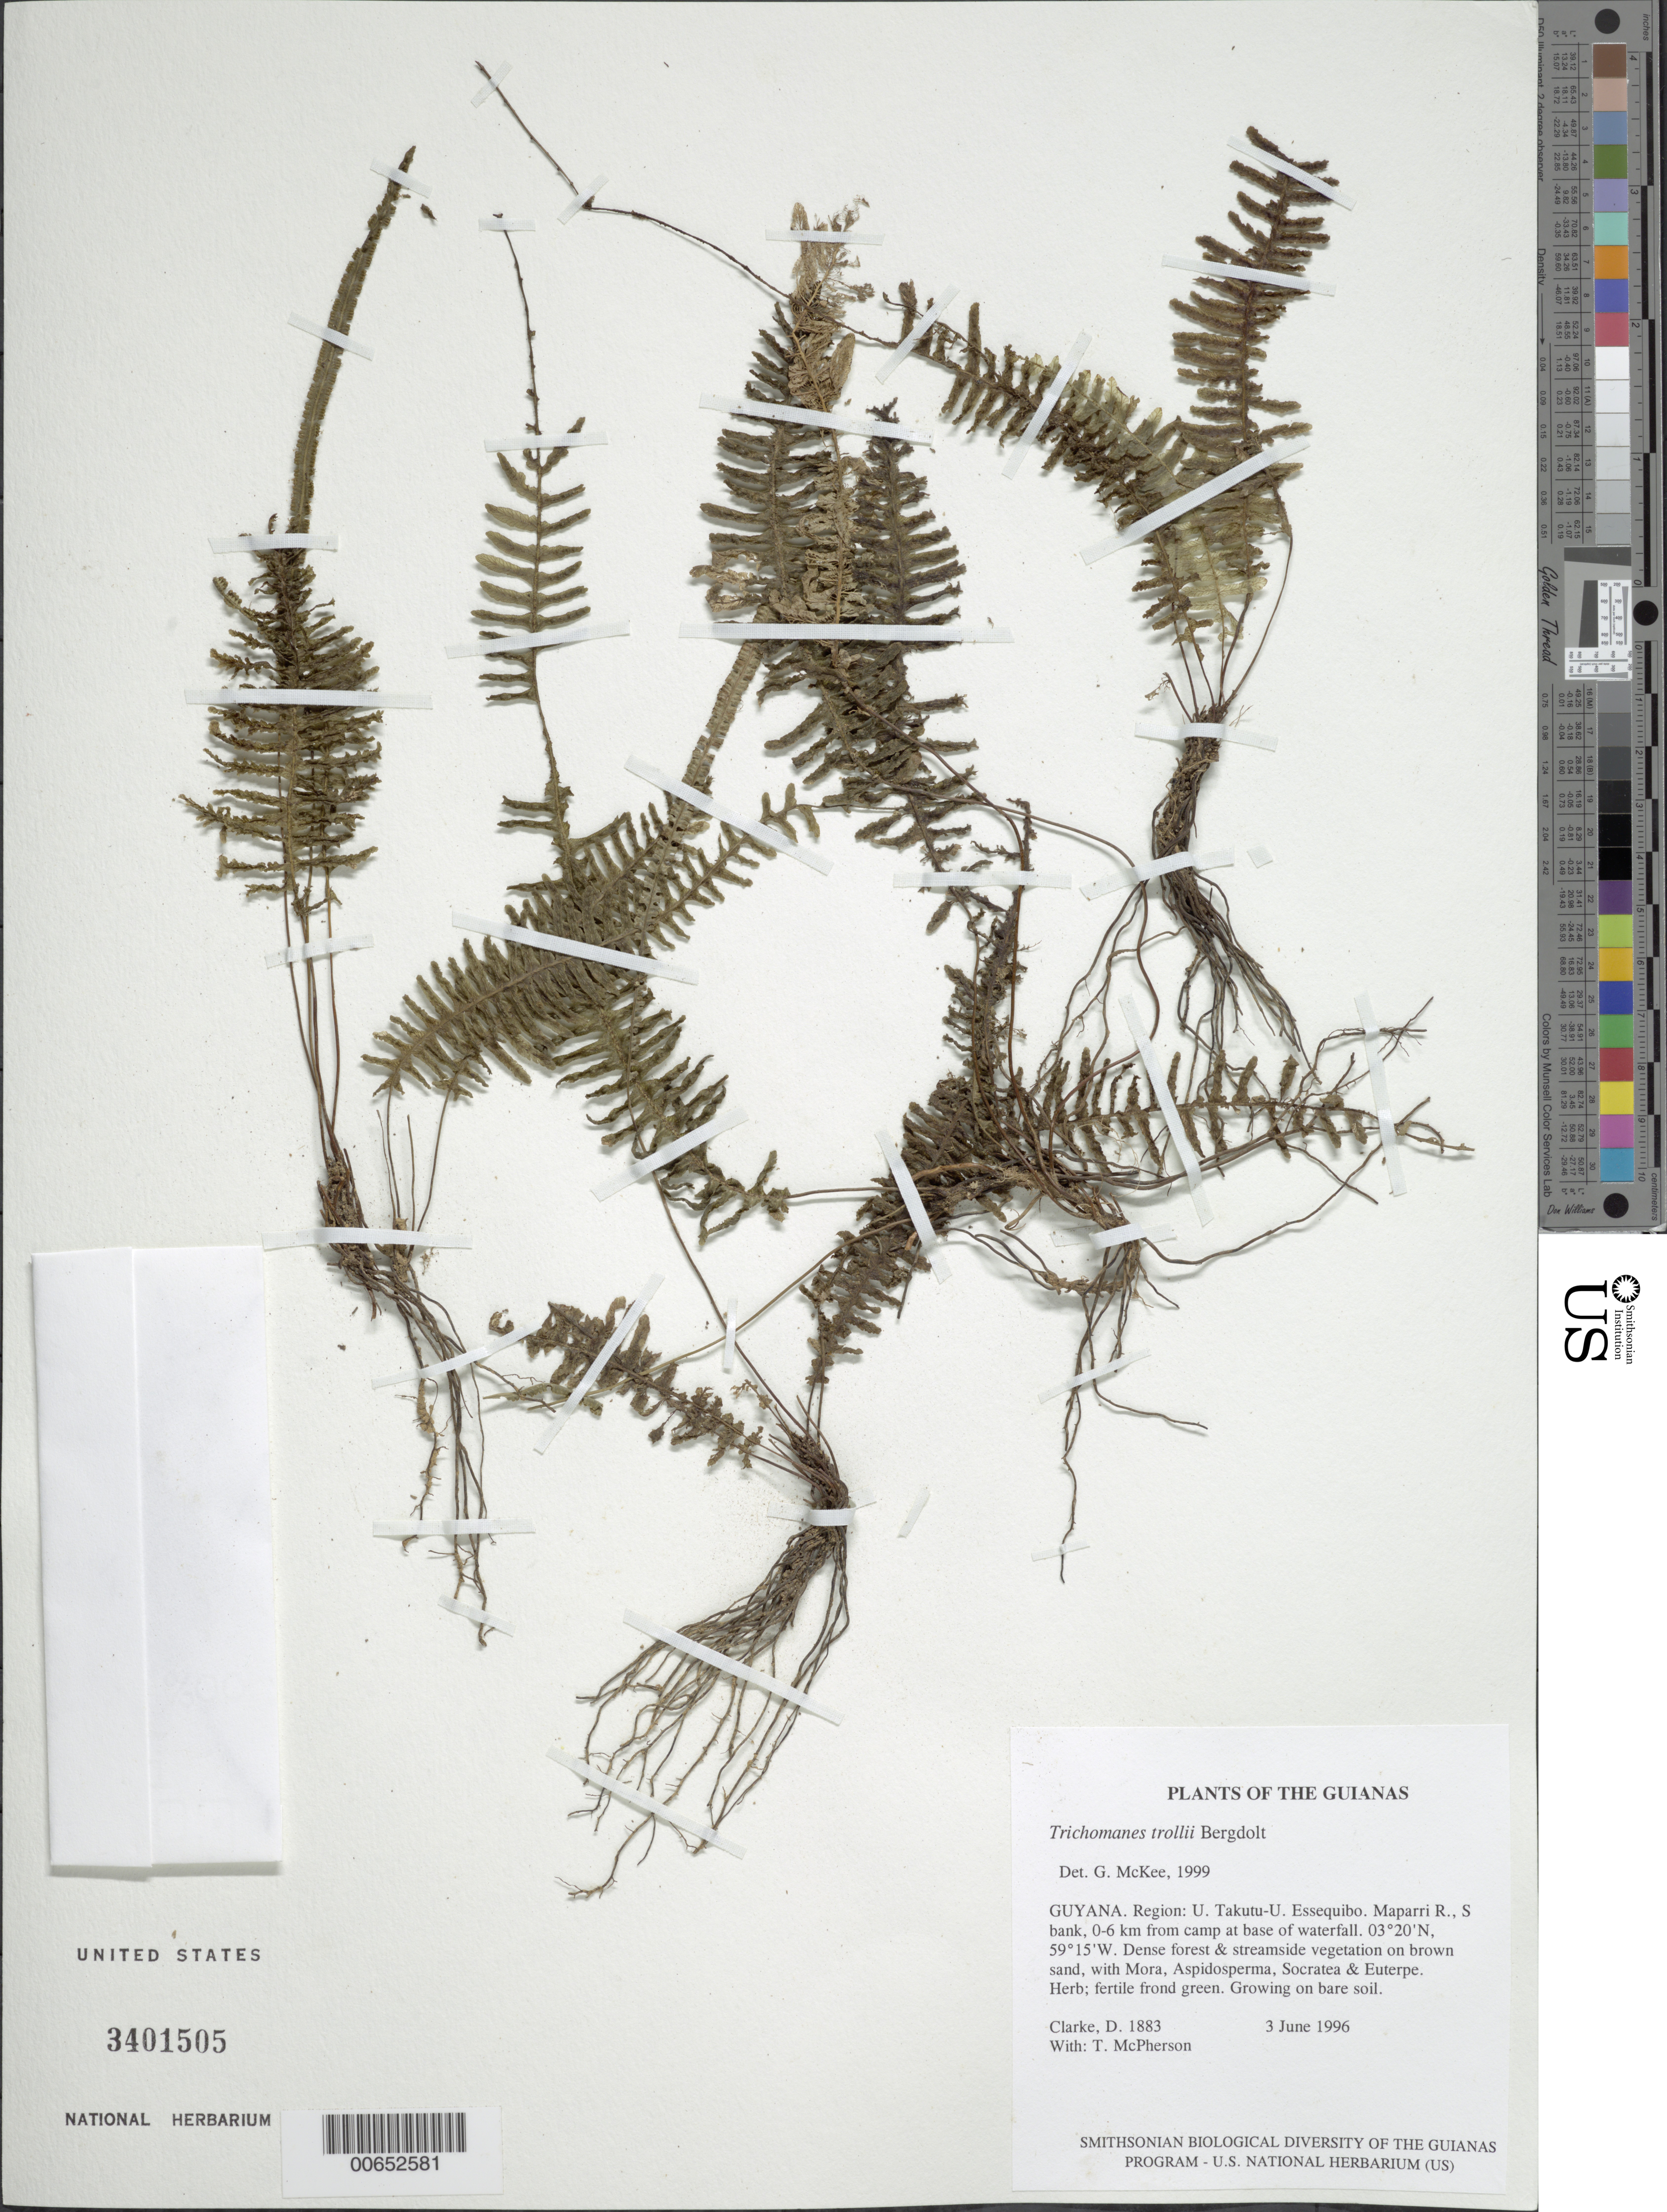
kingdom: Plantae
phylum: Tracheophyta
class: Polypodiopsida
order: Hymenophyllales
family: Hymenophyllaceae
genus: Trichomanes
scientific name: Trichomanes trollii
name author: Bergdolt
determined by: McKee, G. S., (US), NMNH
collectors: H. D. Clarke & T. McPherson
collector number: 1883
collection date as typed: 3 June 1996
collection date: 1996-06-03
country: Guyana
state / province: U. Takutu-U. Essequibo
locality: Maparri R., S bank, 0-6 km from camp at base of waterfall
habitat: Dense forest & streamside vegetation on brown sand, with Mora, Aspidosperma, Socratea & Euterpe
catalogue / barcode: US 3401505